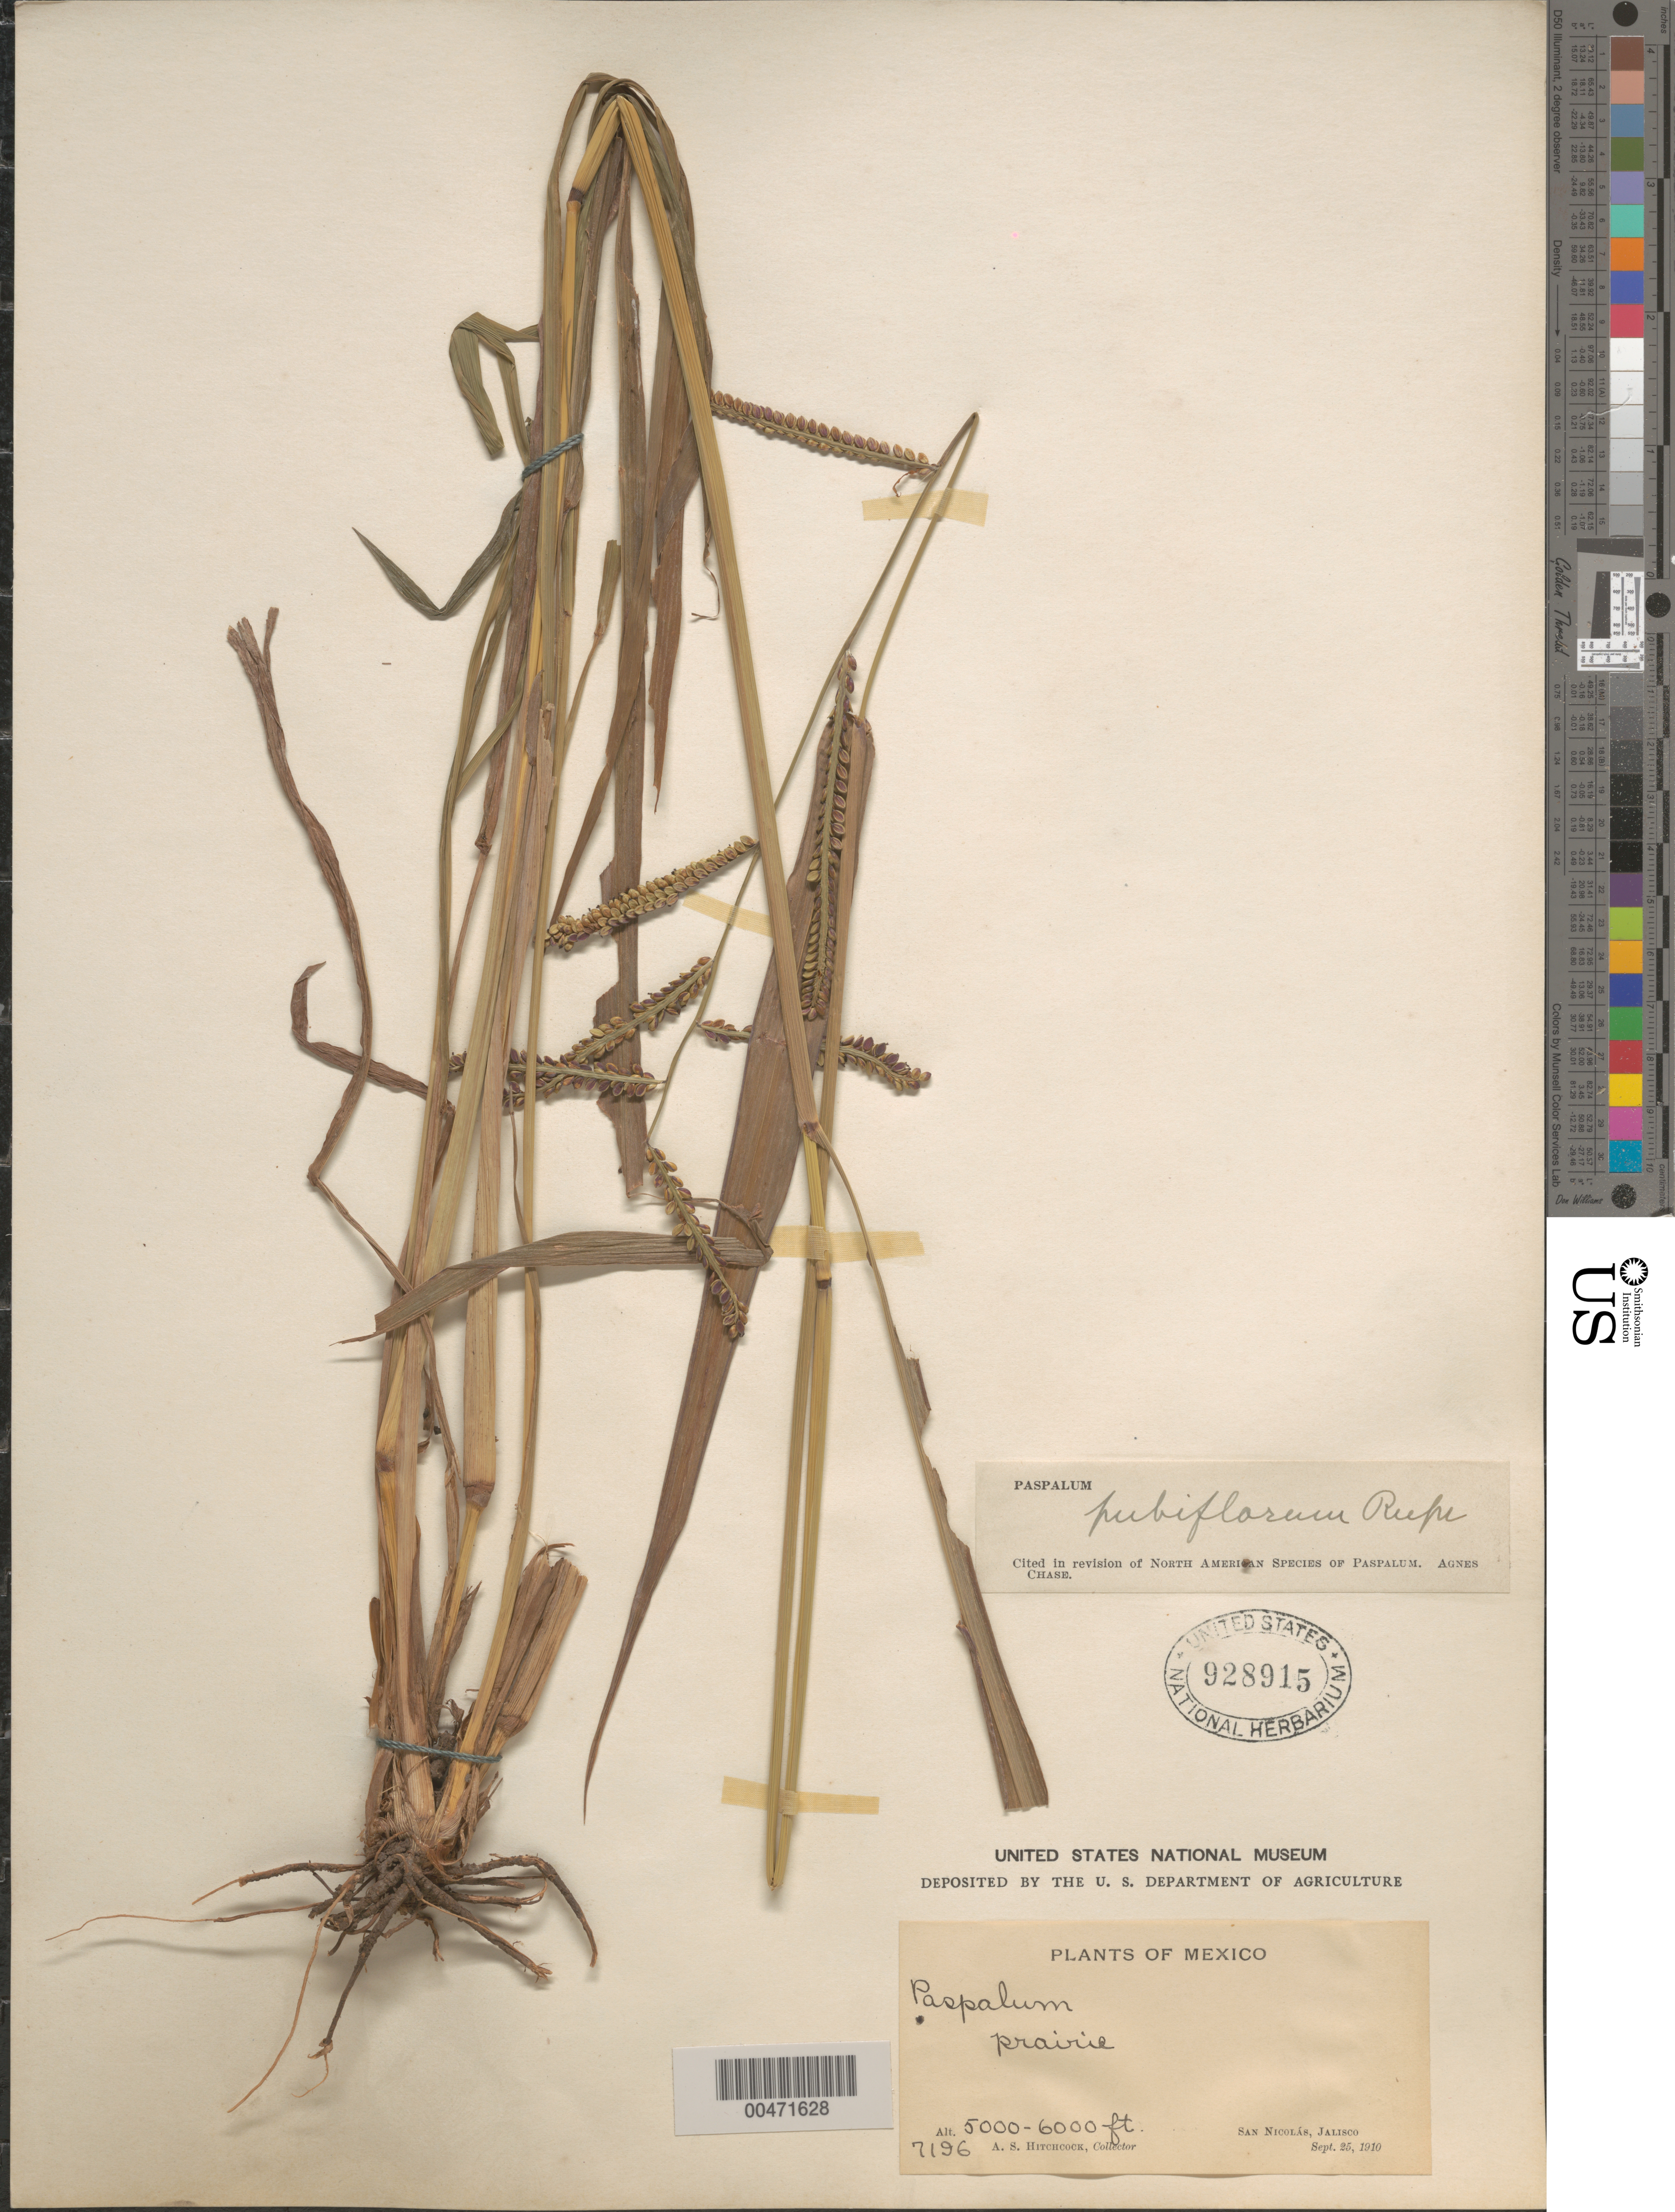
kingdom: Plantae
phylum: Tracheophyta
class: Liliopsida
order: Poales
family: Poaceae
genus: Paspalum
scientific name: Paspalum pubiflorum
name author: Rupr. ex E. Fourn.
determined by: Chase, [M.] Agnes, (US)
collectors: A. S. Hitchcock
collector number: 7196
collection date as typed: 25 Sep 1910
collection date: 1910-09-25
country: Mexico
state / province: Jalisco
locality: San Nicolás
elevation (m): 1524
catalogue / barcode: US 928915